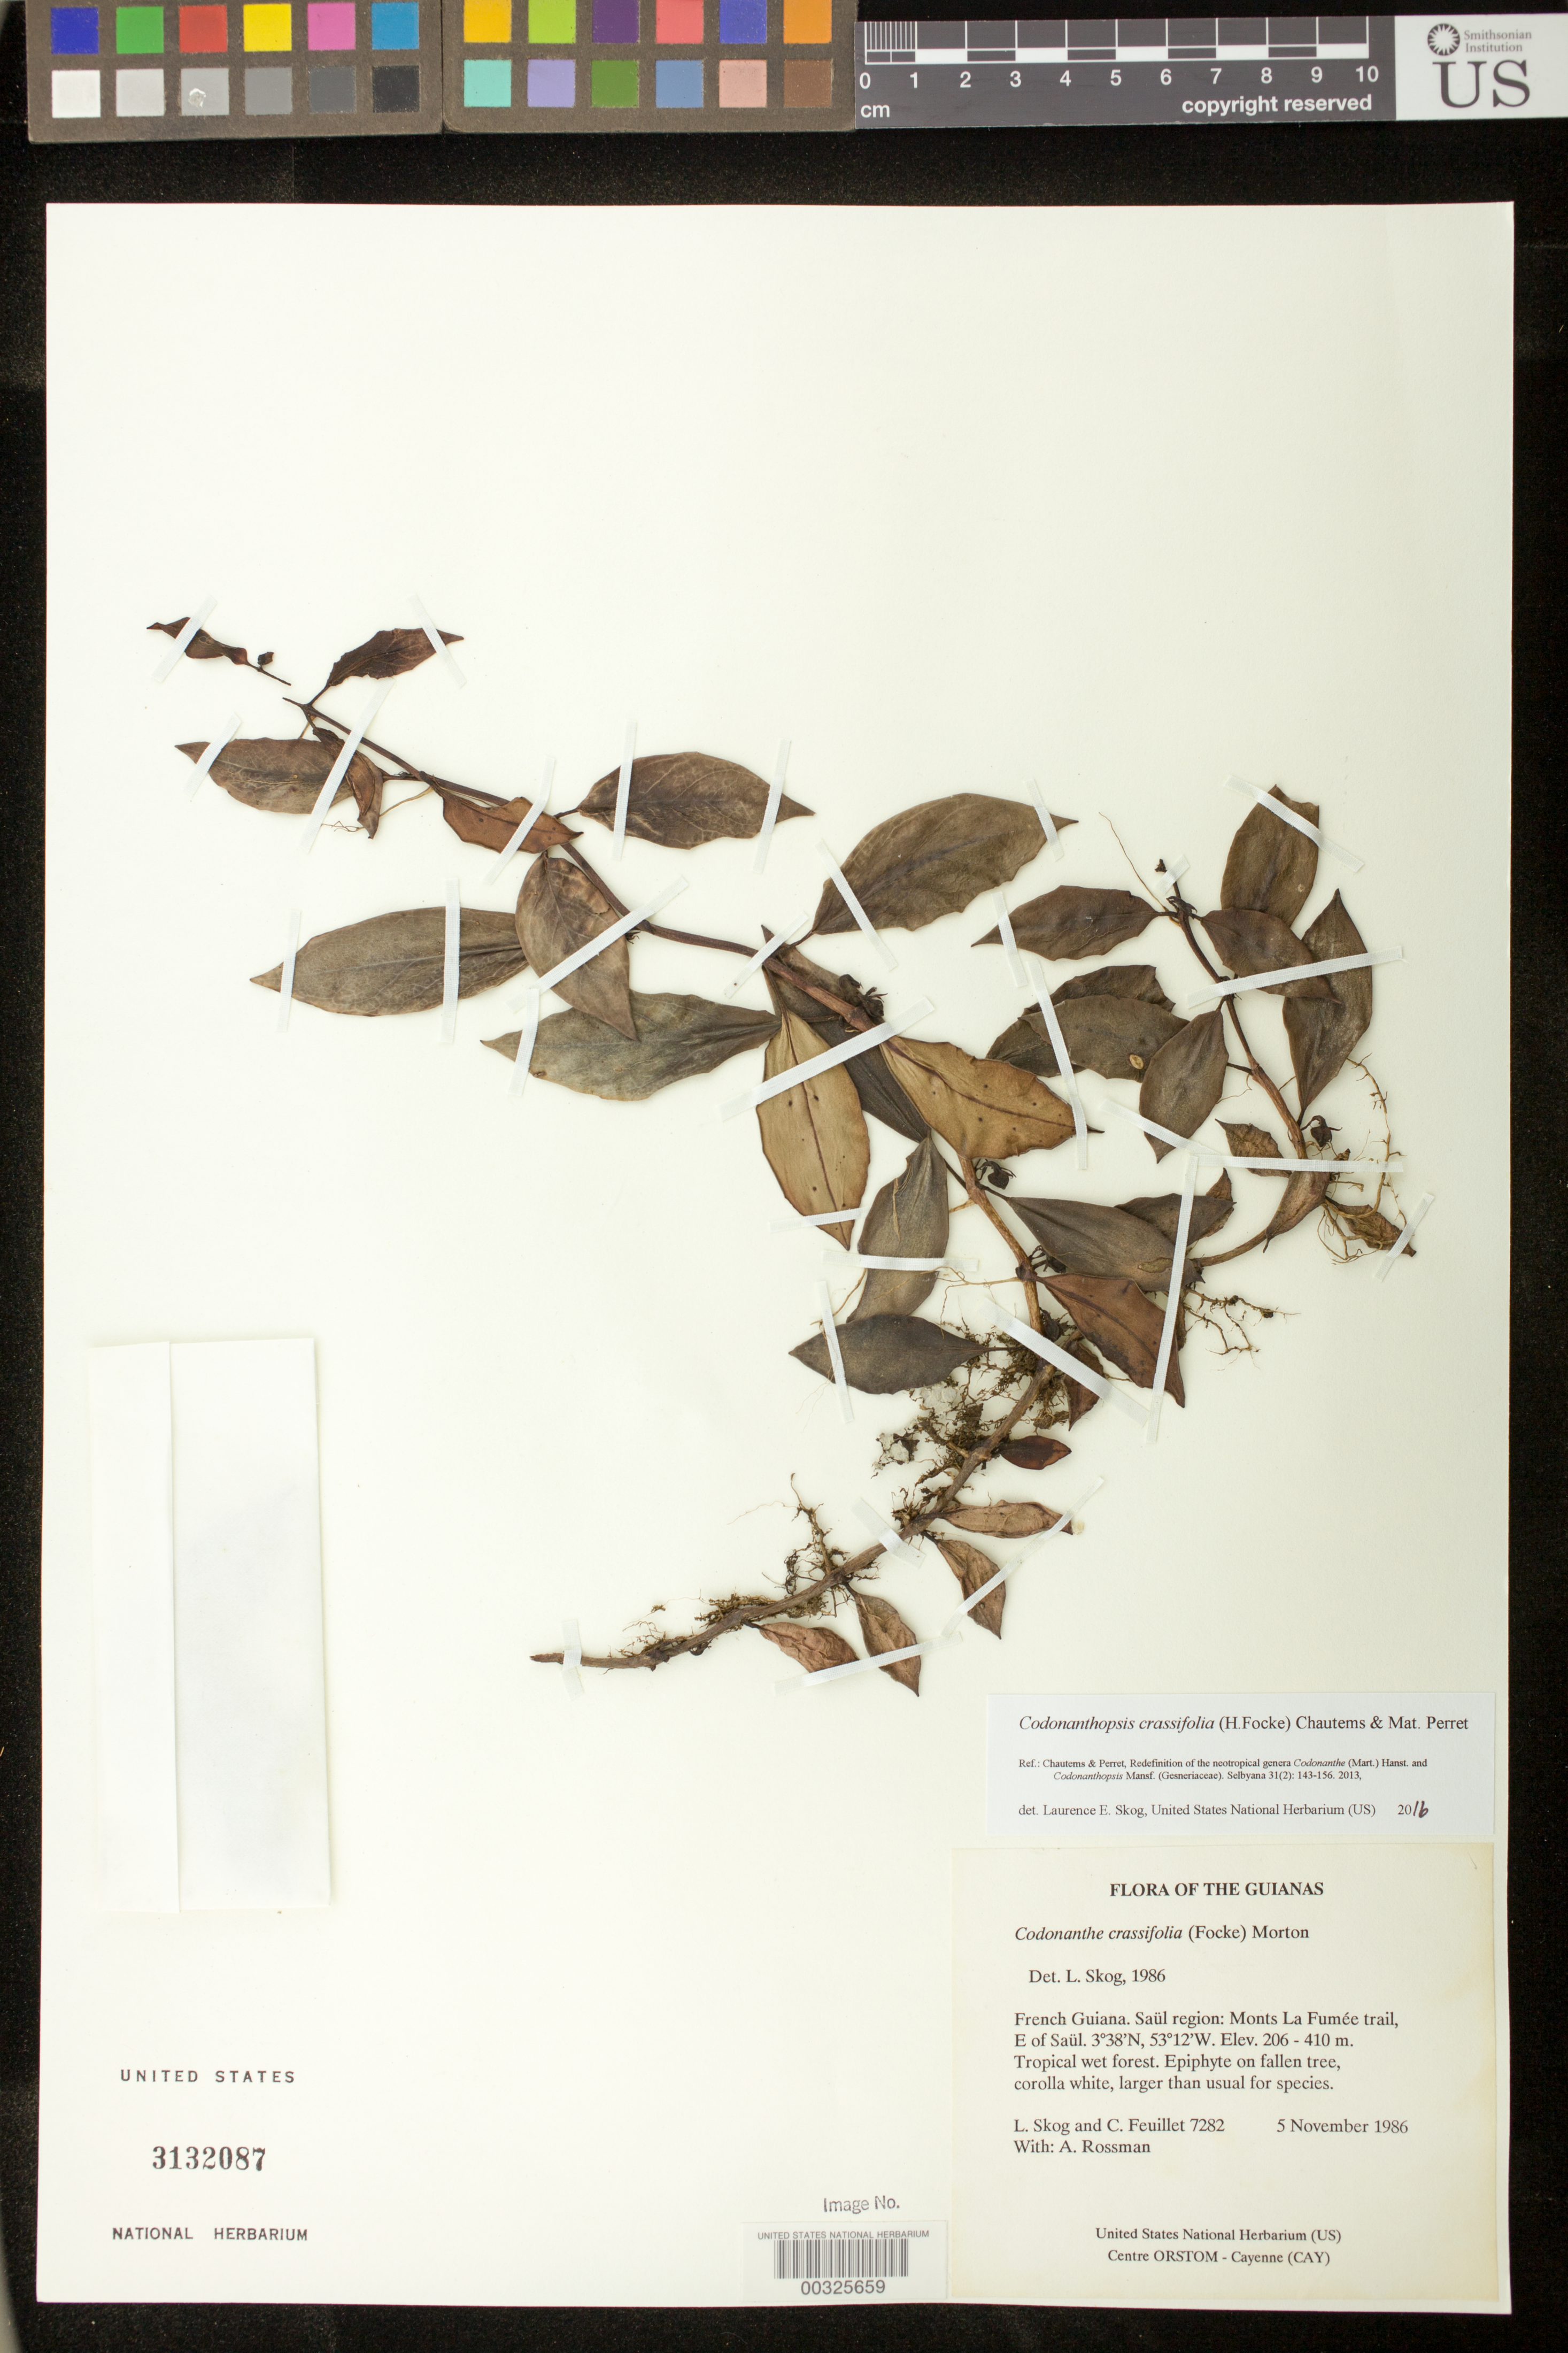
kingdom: Plantae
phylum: Tracheophyta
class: Magnoliopsida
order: Lamiales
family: Gesneriaceae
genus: Codonanthopsis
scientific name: Codonanthopsis crassifolia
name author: (H. Focke) Chautems & Mat.Perret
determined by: Skog, Laurence E.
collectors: L. E. Skog, C. Feuillet & A. Rossman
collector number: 7282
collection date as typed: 05 Nov 1986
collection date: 1986-11-05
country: French Guiana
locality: Saül region: Monts La Fumée trail, E of Saül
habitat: Tropical wet forest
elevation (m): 206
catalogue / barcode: US 3132087